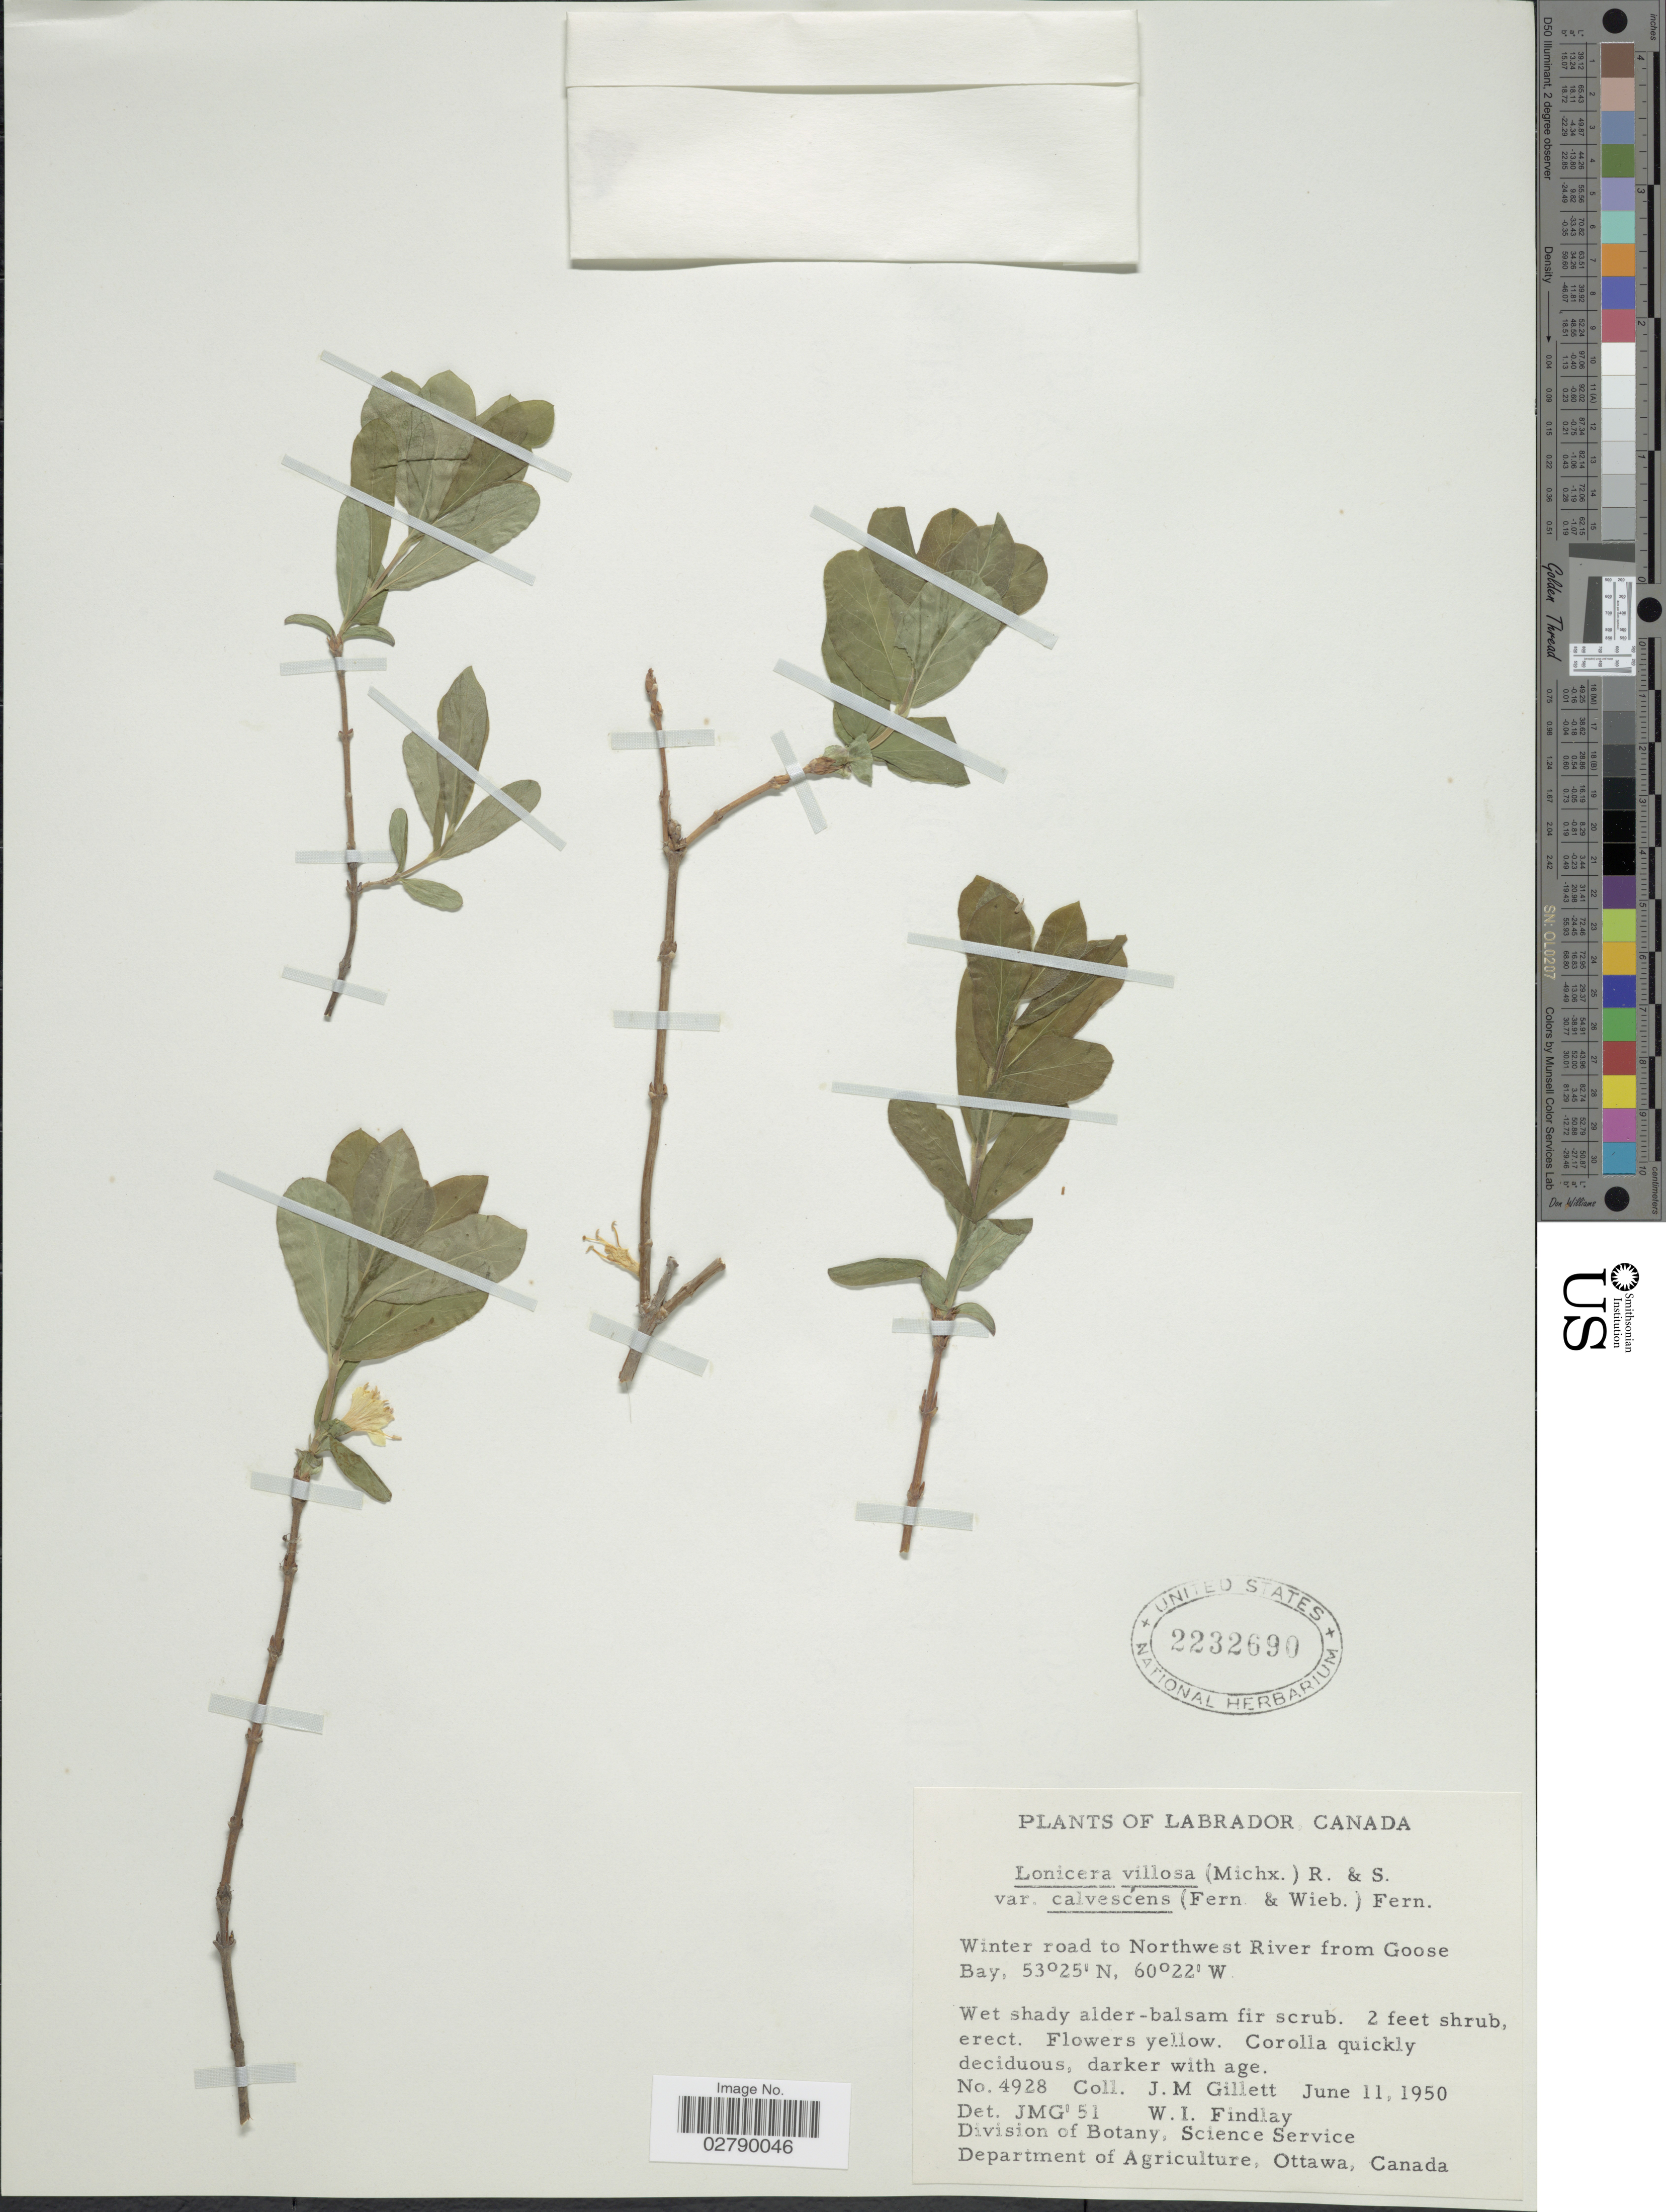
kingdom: Plantae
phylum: Tracheophyta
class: Magnoliopsida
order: Dipsacales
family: Caprifoliaceae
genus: Lonicera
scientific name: Lonicera villosa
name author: (Michx.) Roem. & Schult.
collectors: J. M. Gillett & W. Findlay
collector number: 4928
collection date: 1950-06-11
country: Canada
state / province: Newfoundland and Labrador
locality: Labrador. Winter road to Northwest River from Goose Bay.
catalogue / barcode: US 2232690